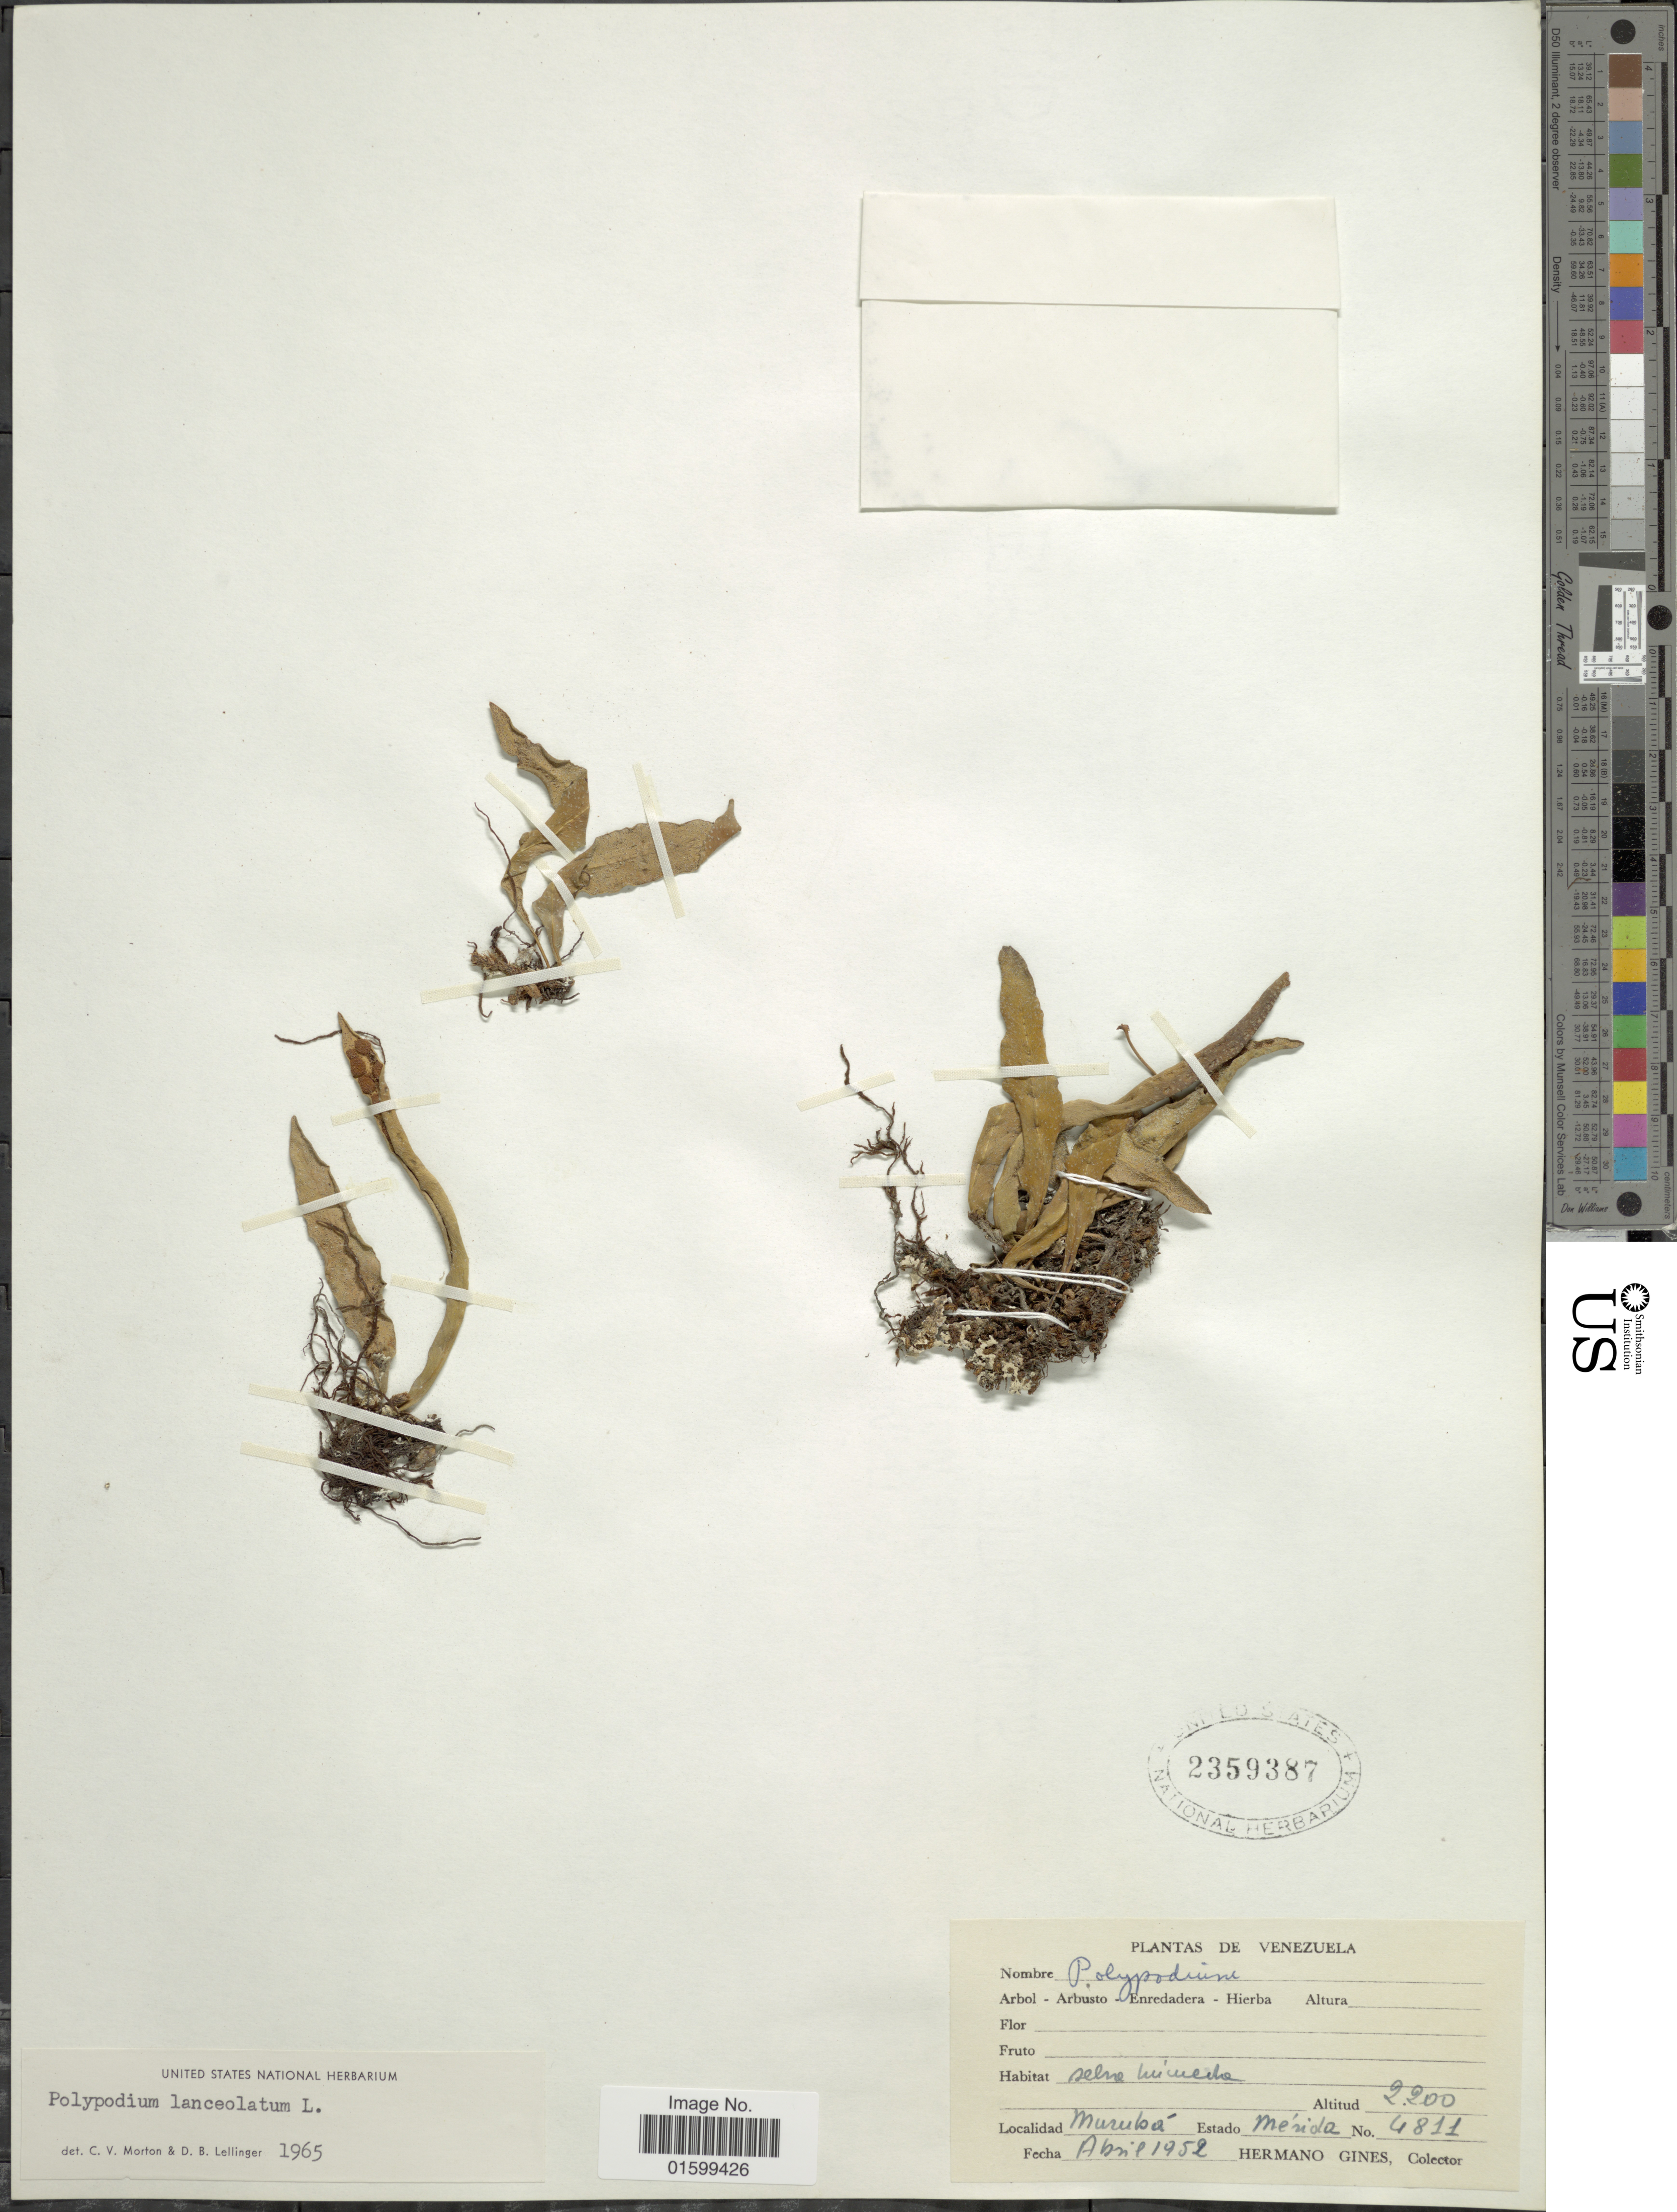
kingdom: Plantae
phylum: Tracheophyta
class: Polypodiopsida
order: Polypodiales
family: Polypodiaceae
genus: Pleopeltis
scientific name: Pleopeltis macrocarpa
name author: (Bory ex Willd.) Kaulf.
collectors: Bro. Gines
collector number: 4811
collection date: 1952-04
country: Venezuela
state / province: Mérida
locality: Murubá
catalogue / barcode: US 2359387